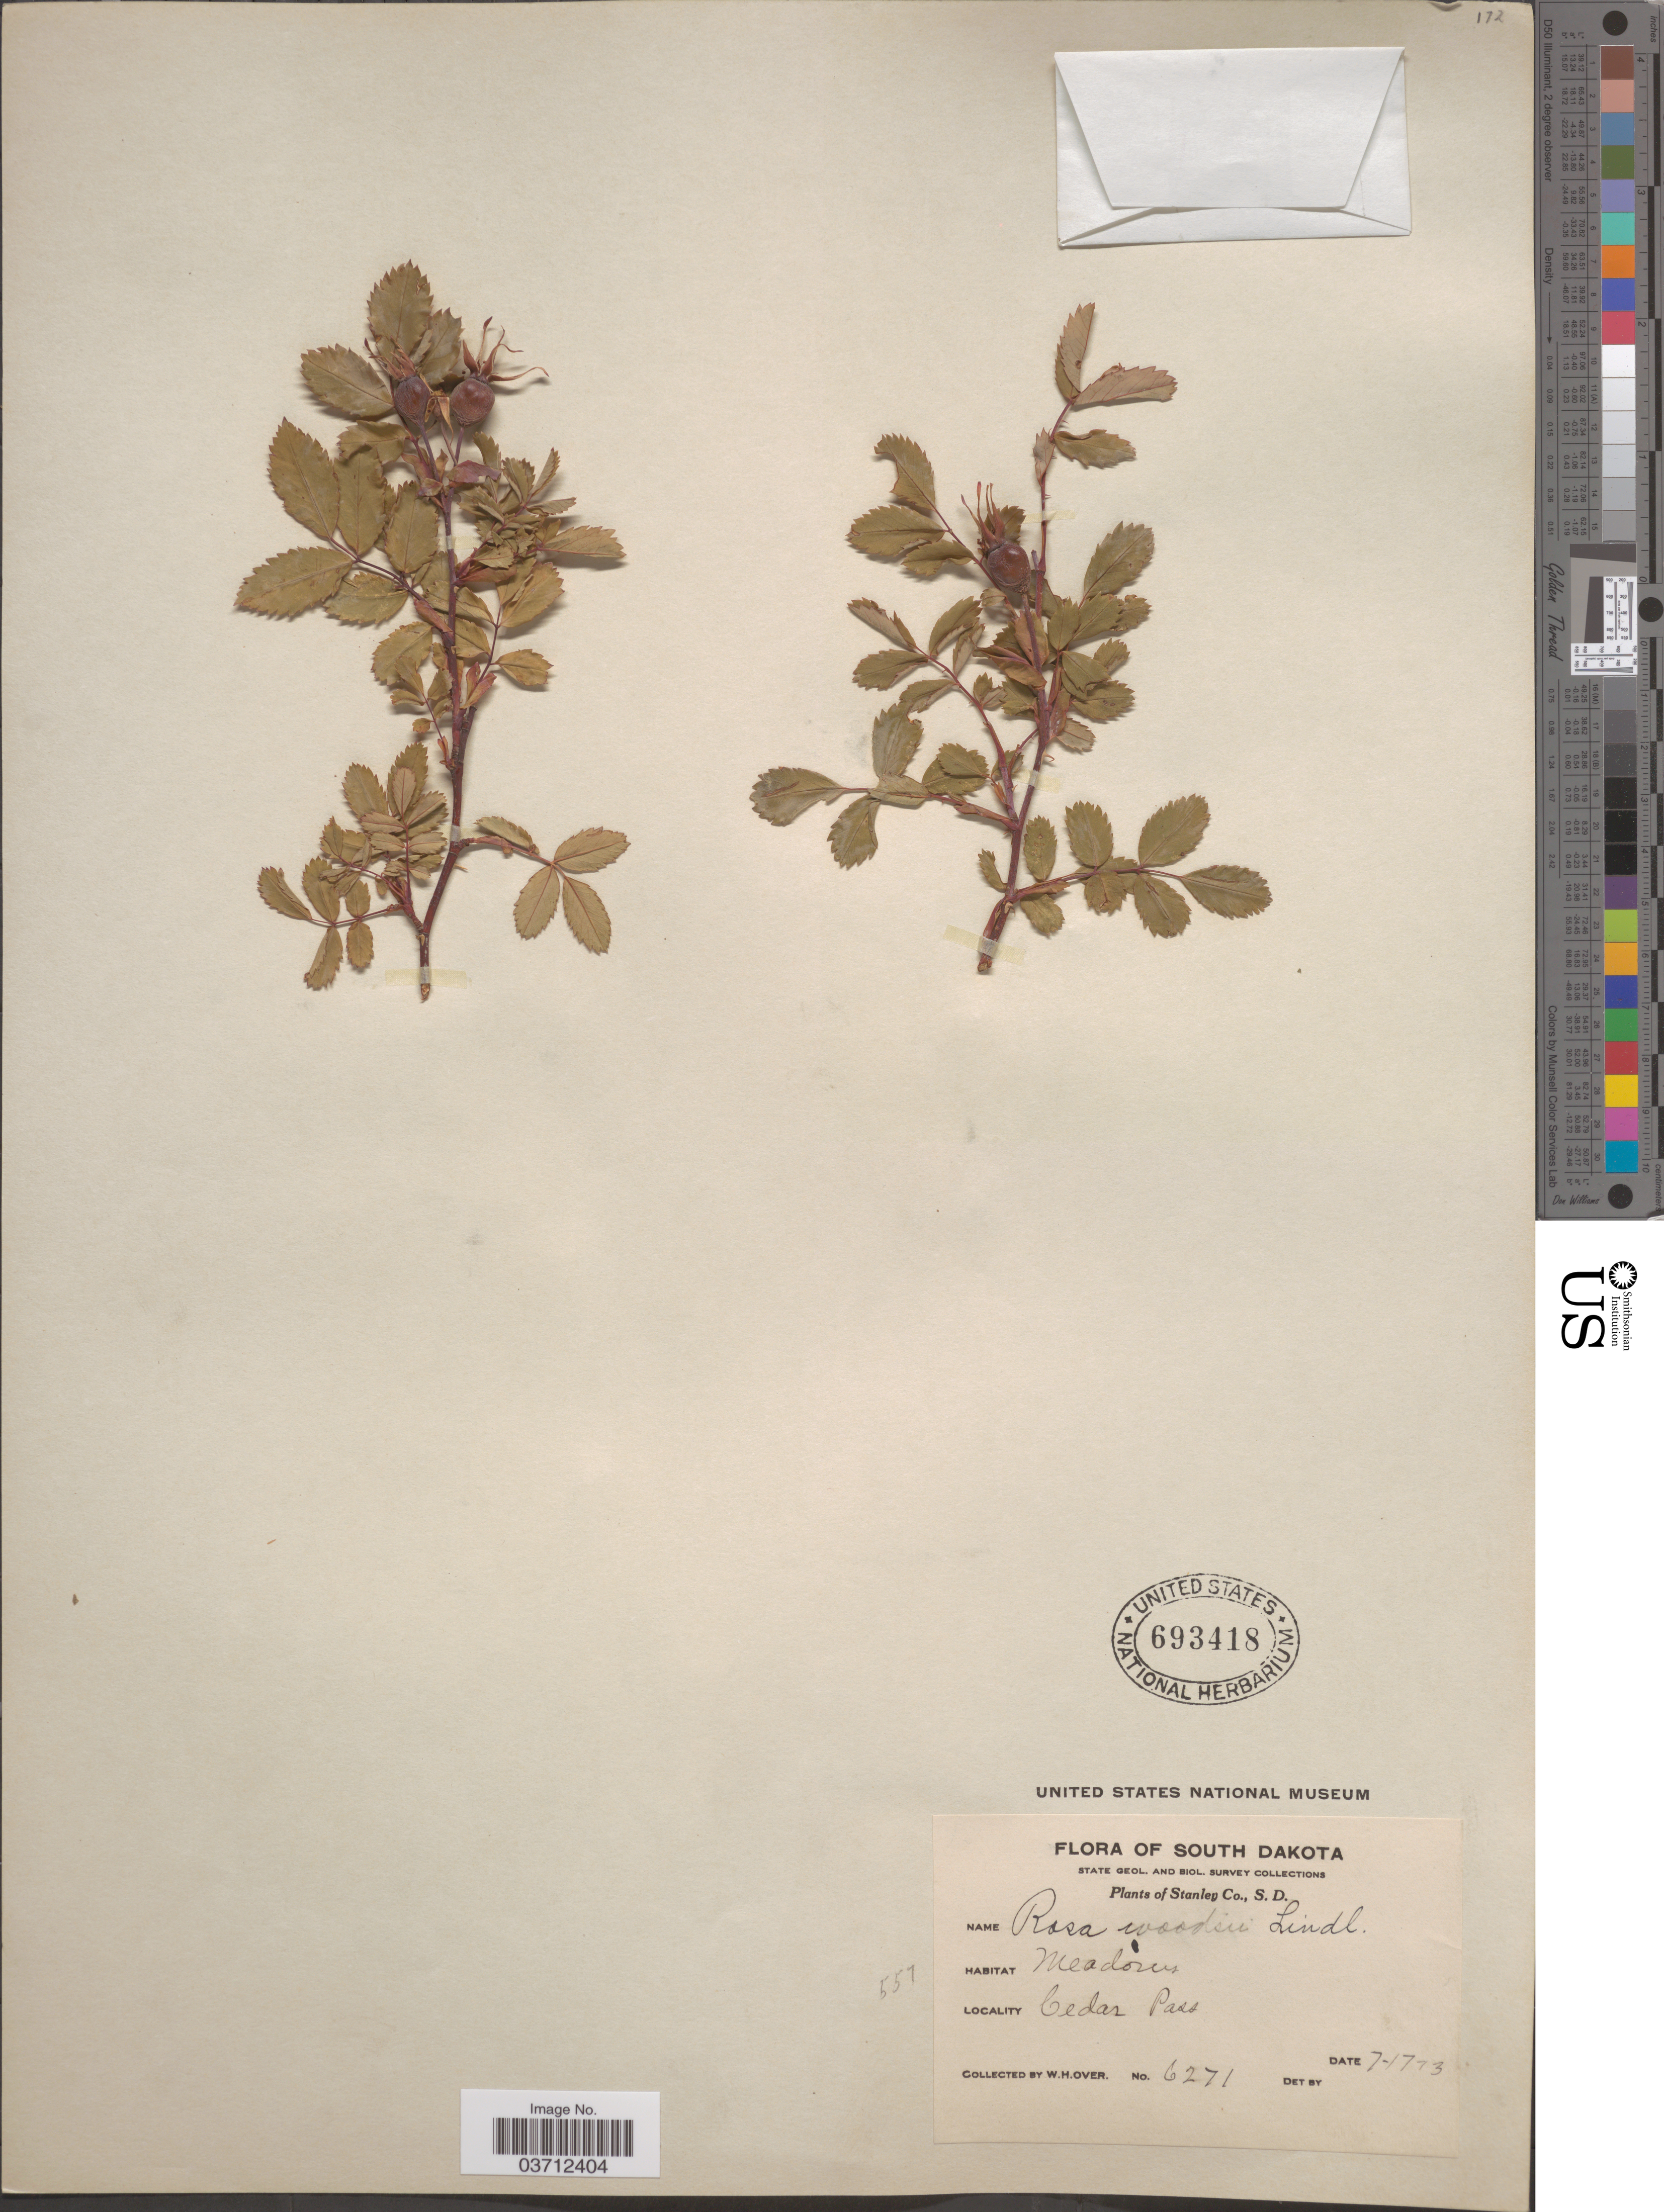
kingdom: Plantae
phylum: Tracheophyta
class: Magnoliopsida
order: Rosales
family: Rosaceae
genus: Rosa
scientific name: Rosa woodsii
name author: Lindl.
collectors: W. Over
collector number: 6271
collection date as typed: Transcribed d/m/y: 17/7/13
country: United States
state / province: South Dakota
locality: Stanley Co. Cedar Pass.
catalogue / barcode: US 693418